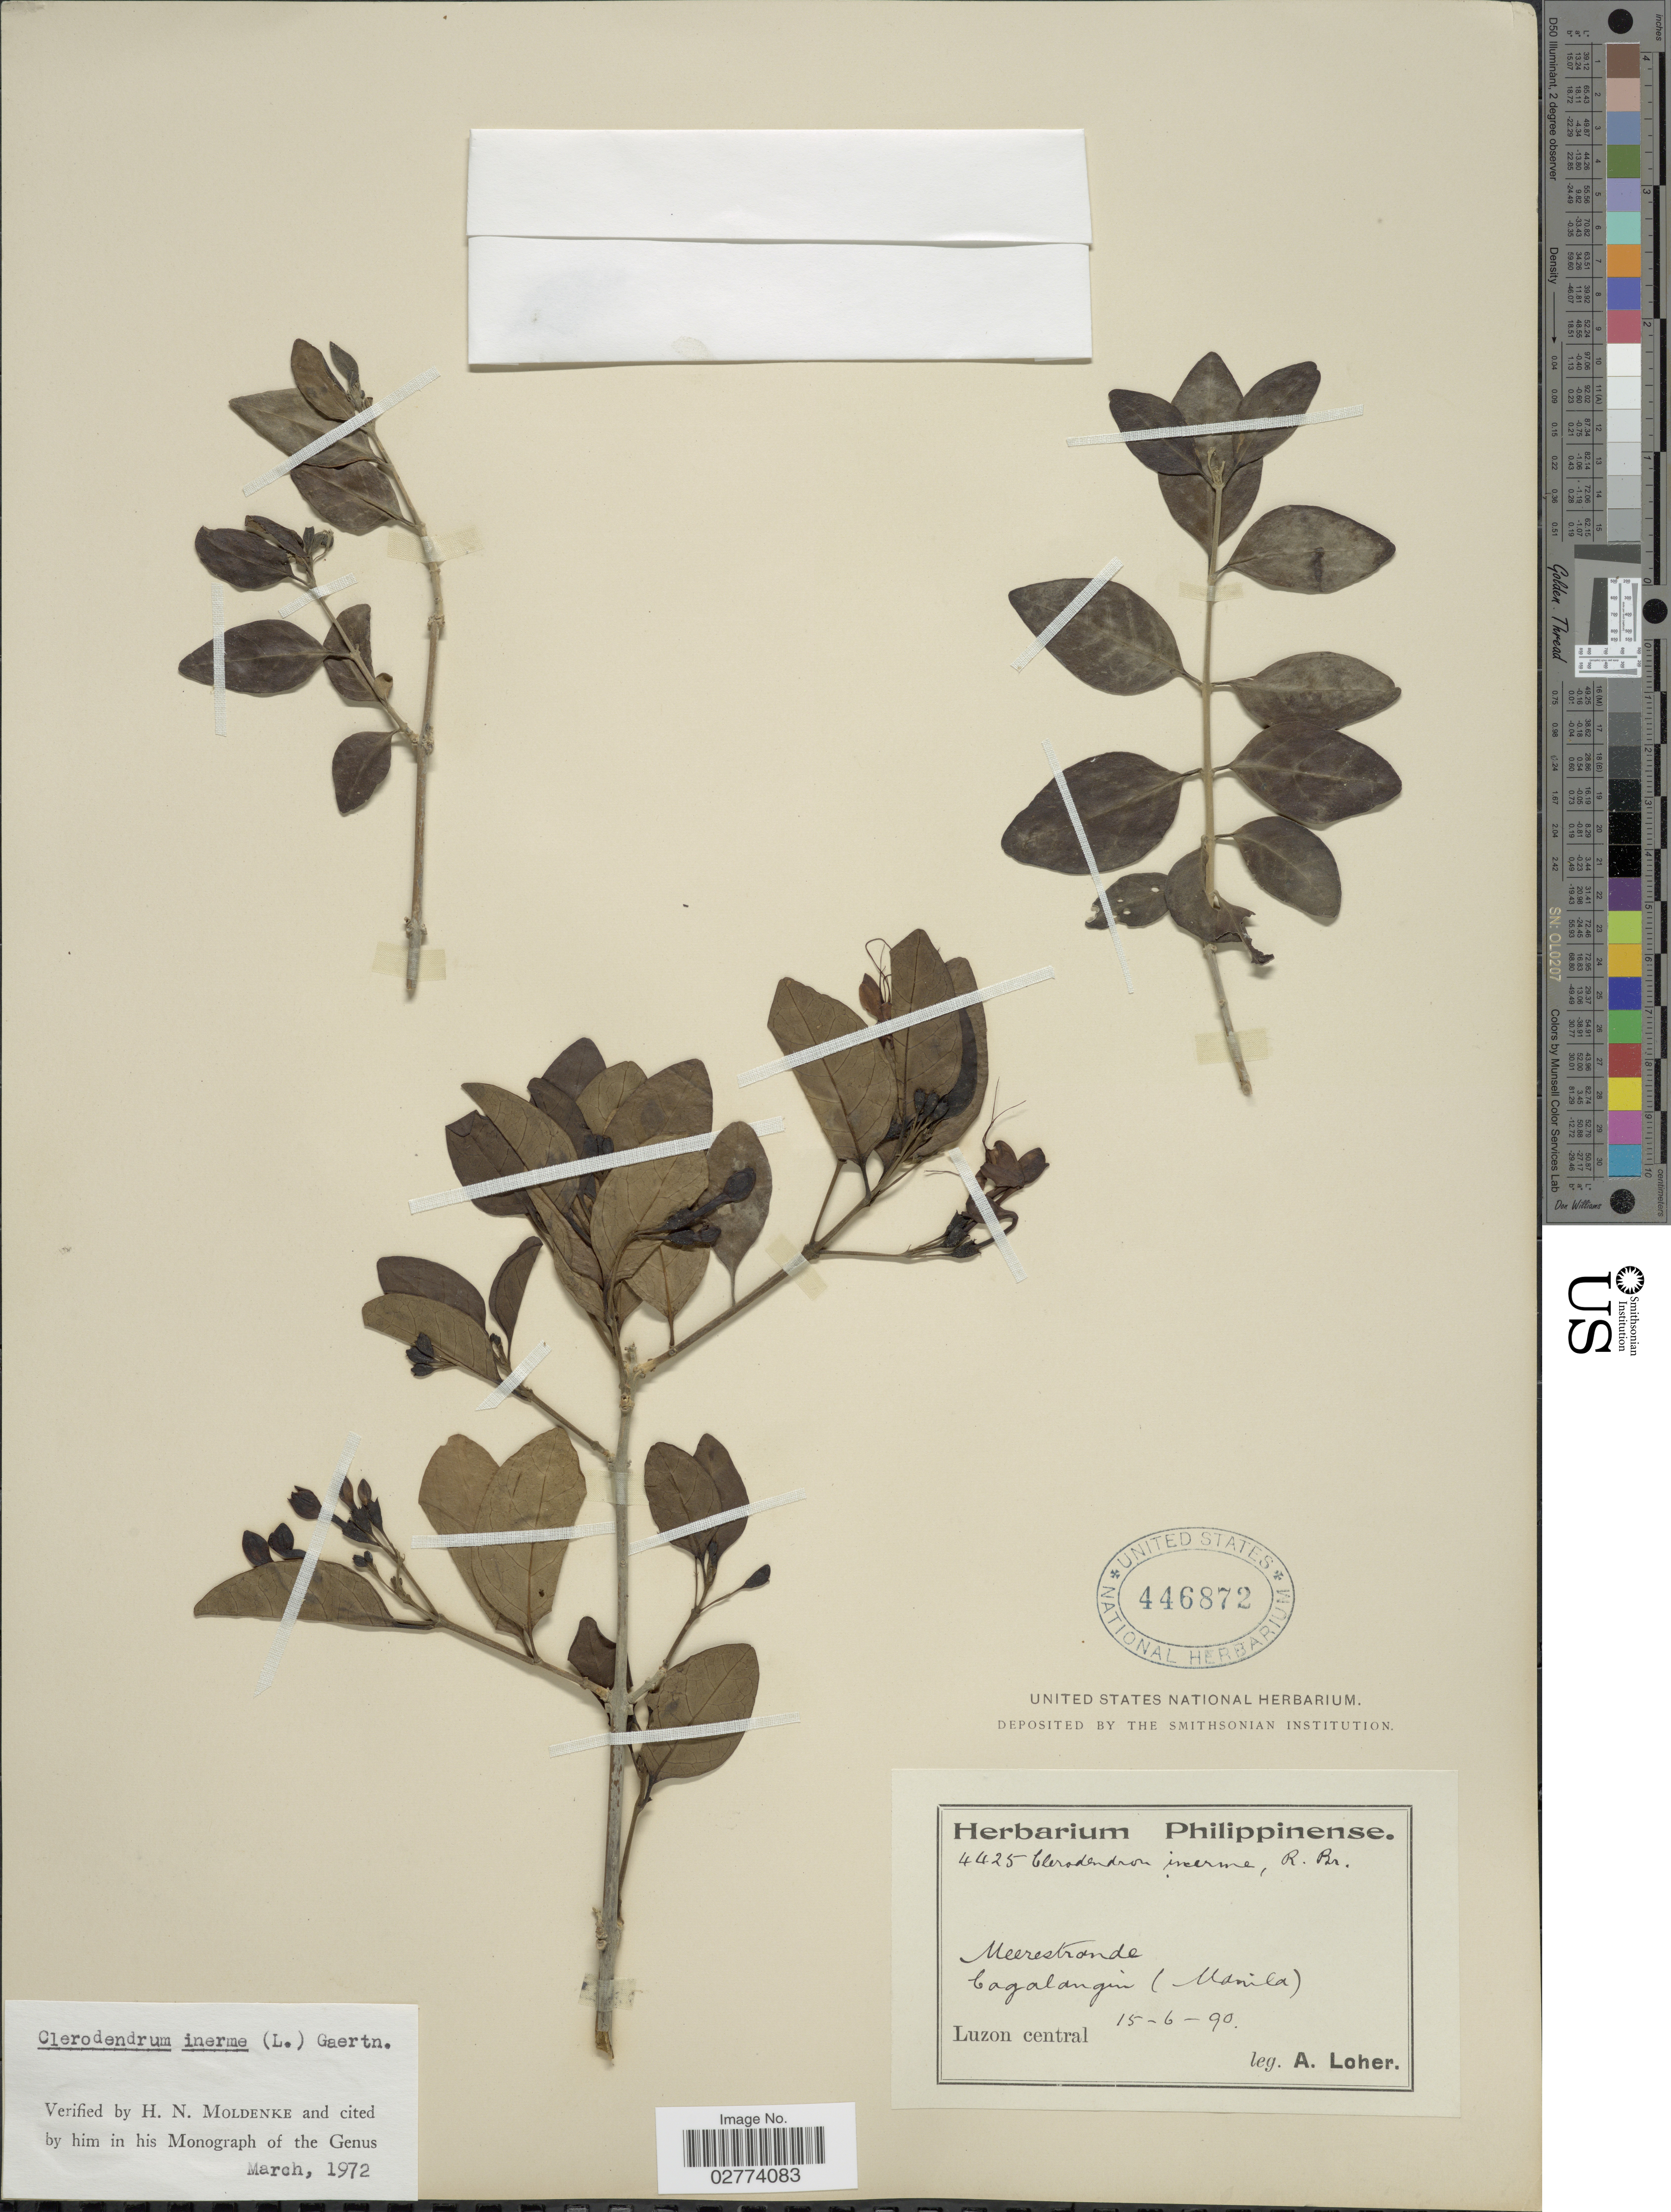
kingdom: Plantae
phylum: Tracheophyta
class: Magnoliopsida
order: Lamiales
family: Lamiaceae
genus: Clerodendrum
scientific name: Clerodendrum inerme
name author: (L.) Gaertn.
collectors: A. Loher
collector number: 4425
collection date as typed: Transcribed d/m/y: 15/6/90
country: Philippines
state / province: Central Luzon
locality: Meerestrande, Cagalangui (Manila).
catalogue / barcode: US 446872